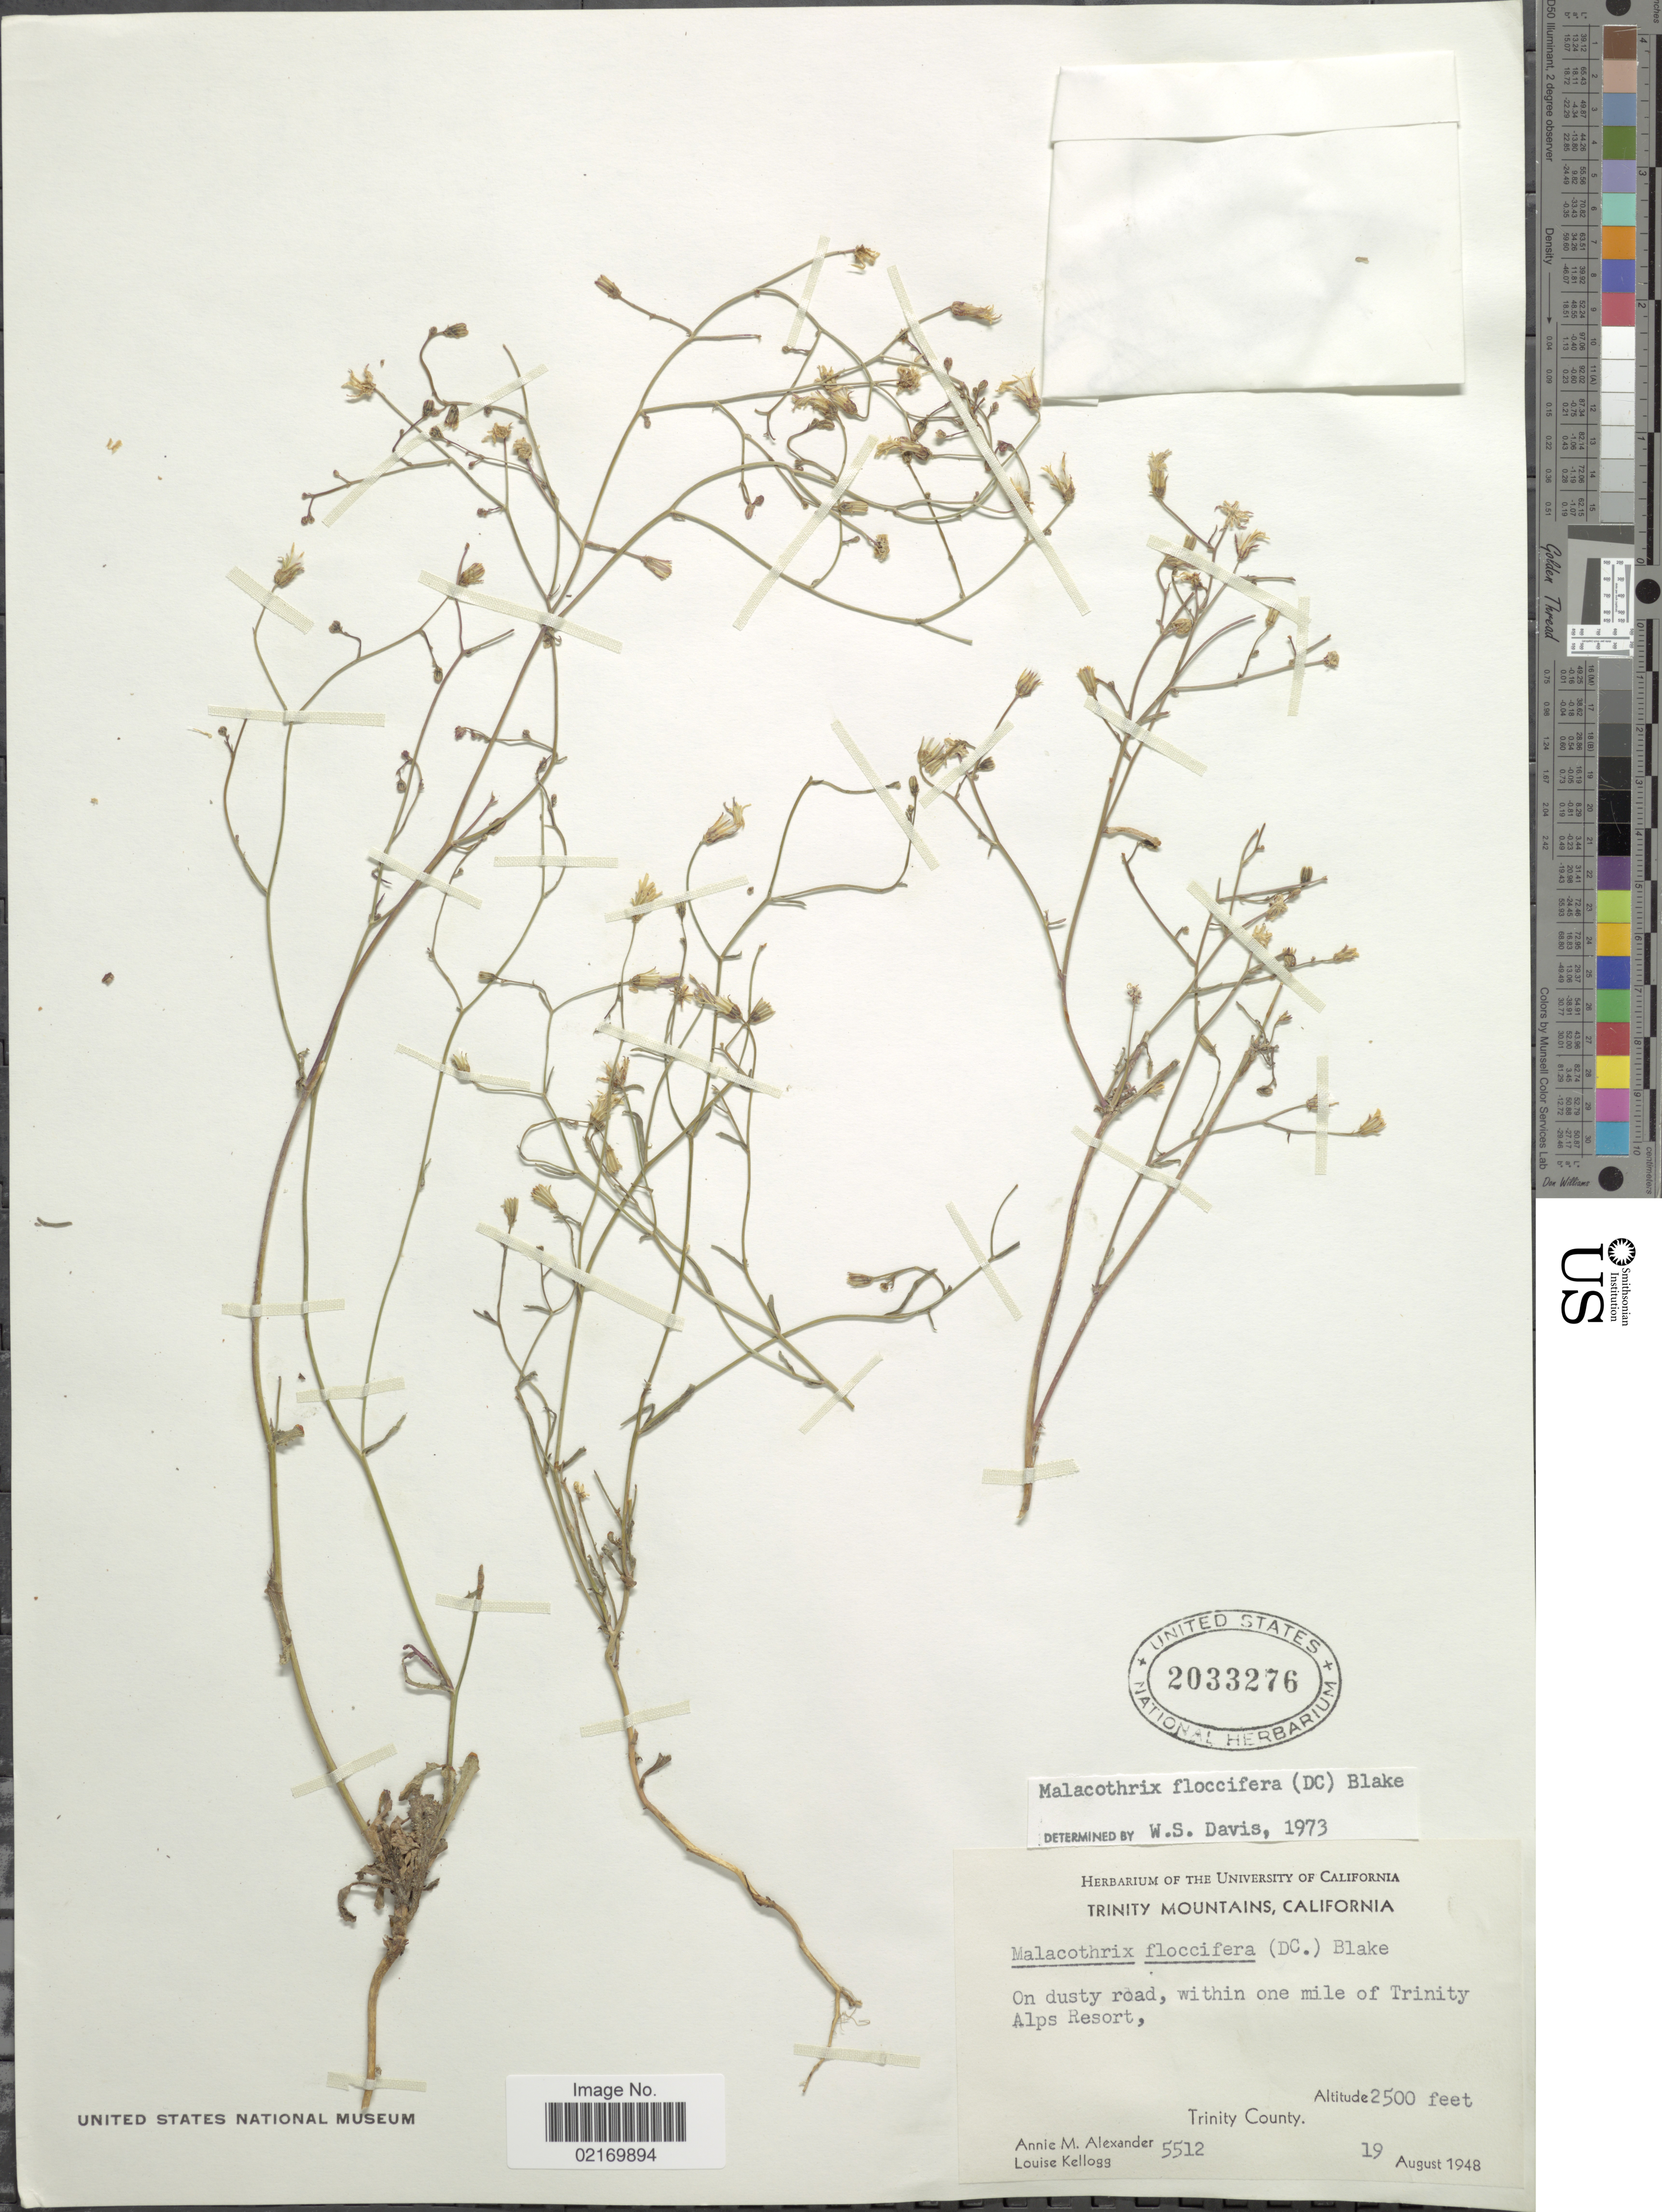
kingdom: Plantae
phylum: Tracheophyta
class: Magnoliopsida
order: Asterales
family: Asteraceae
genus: Malacothrix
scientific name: Malacothrix floccifera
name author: (DC.) S.F. Blake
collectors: A. M. Alexander & L. Kellogg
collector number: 5512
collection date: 1948-08-19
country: United States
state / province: California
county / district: Trinity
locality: Trinity Mountains, within one mile of Trinity Alps Resort, Trinity County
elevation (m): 762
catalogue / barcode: US 2033276